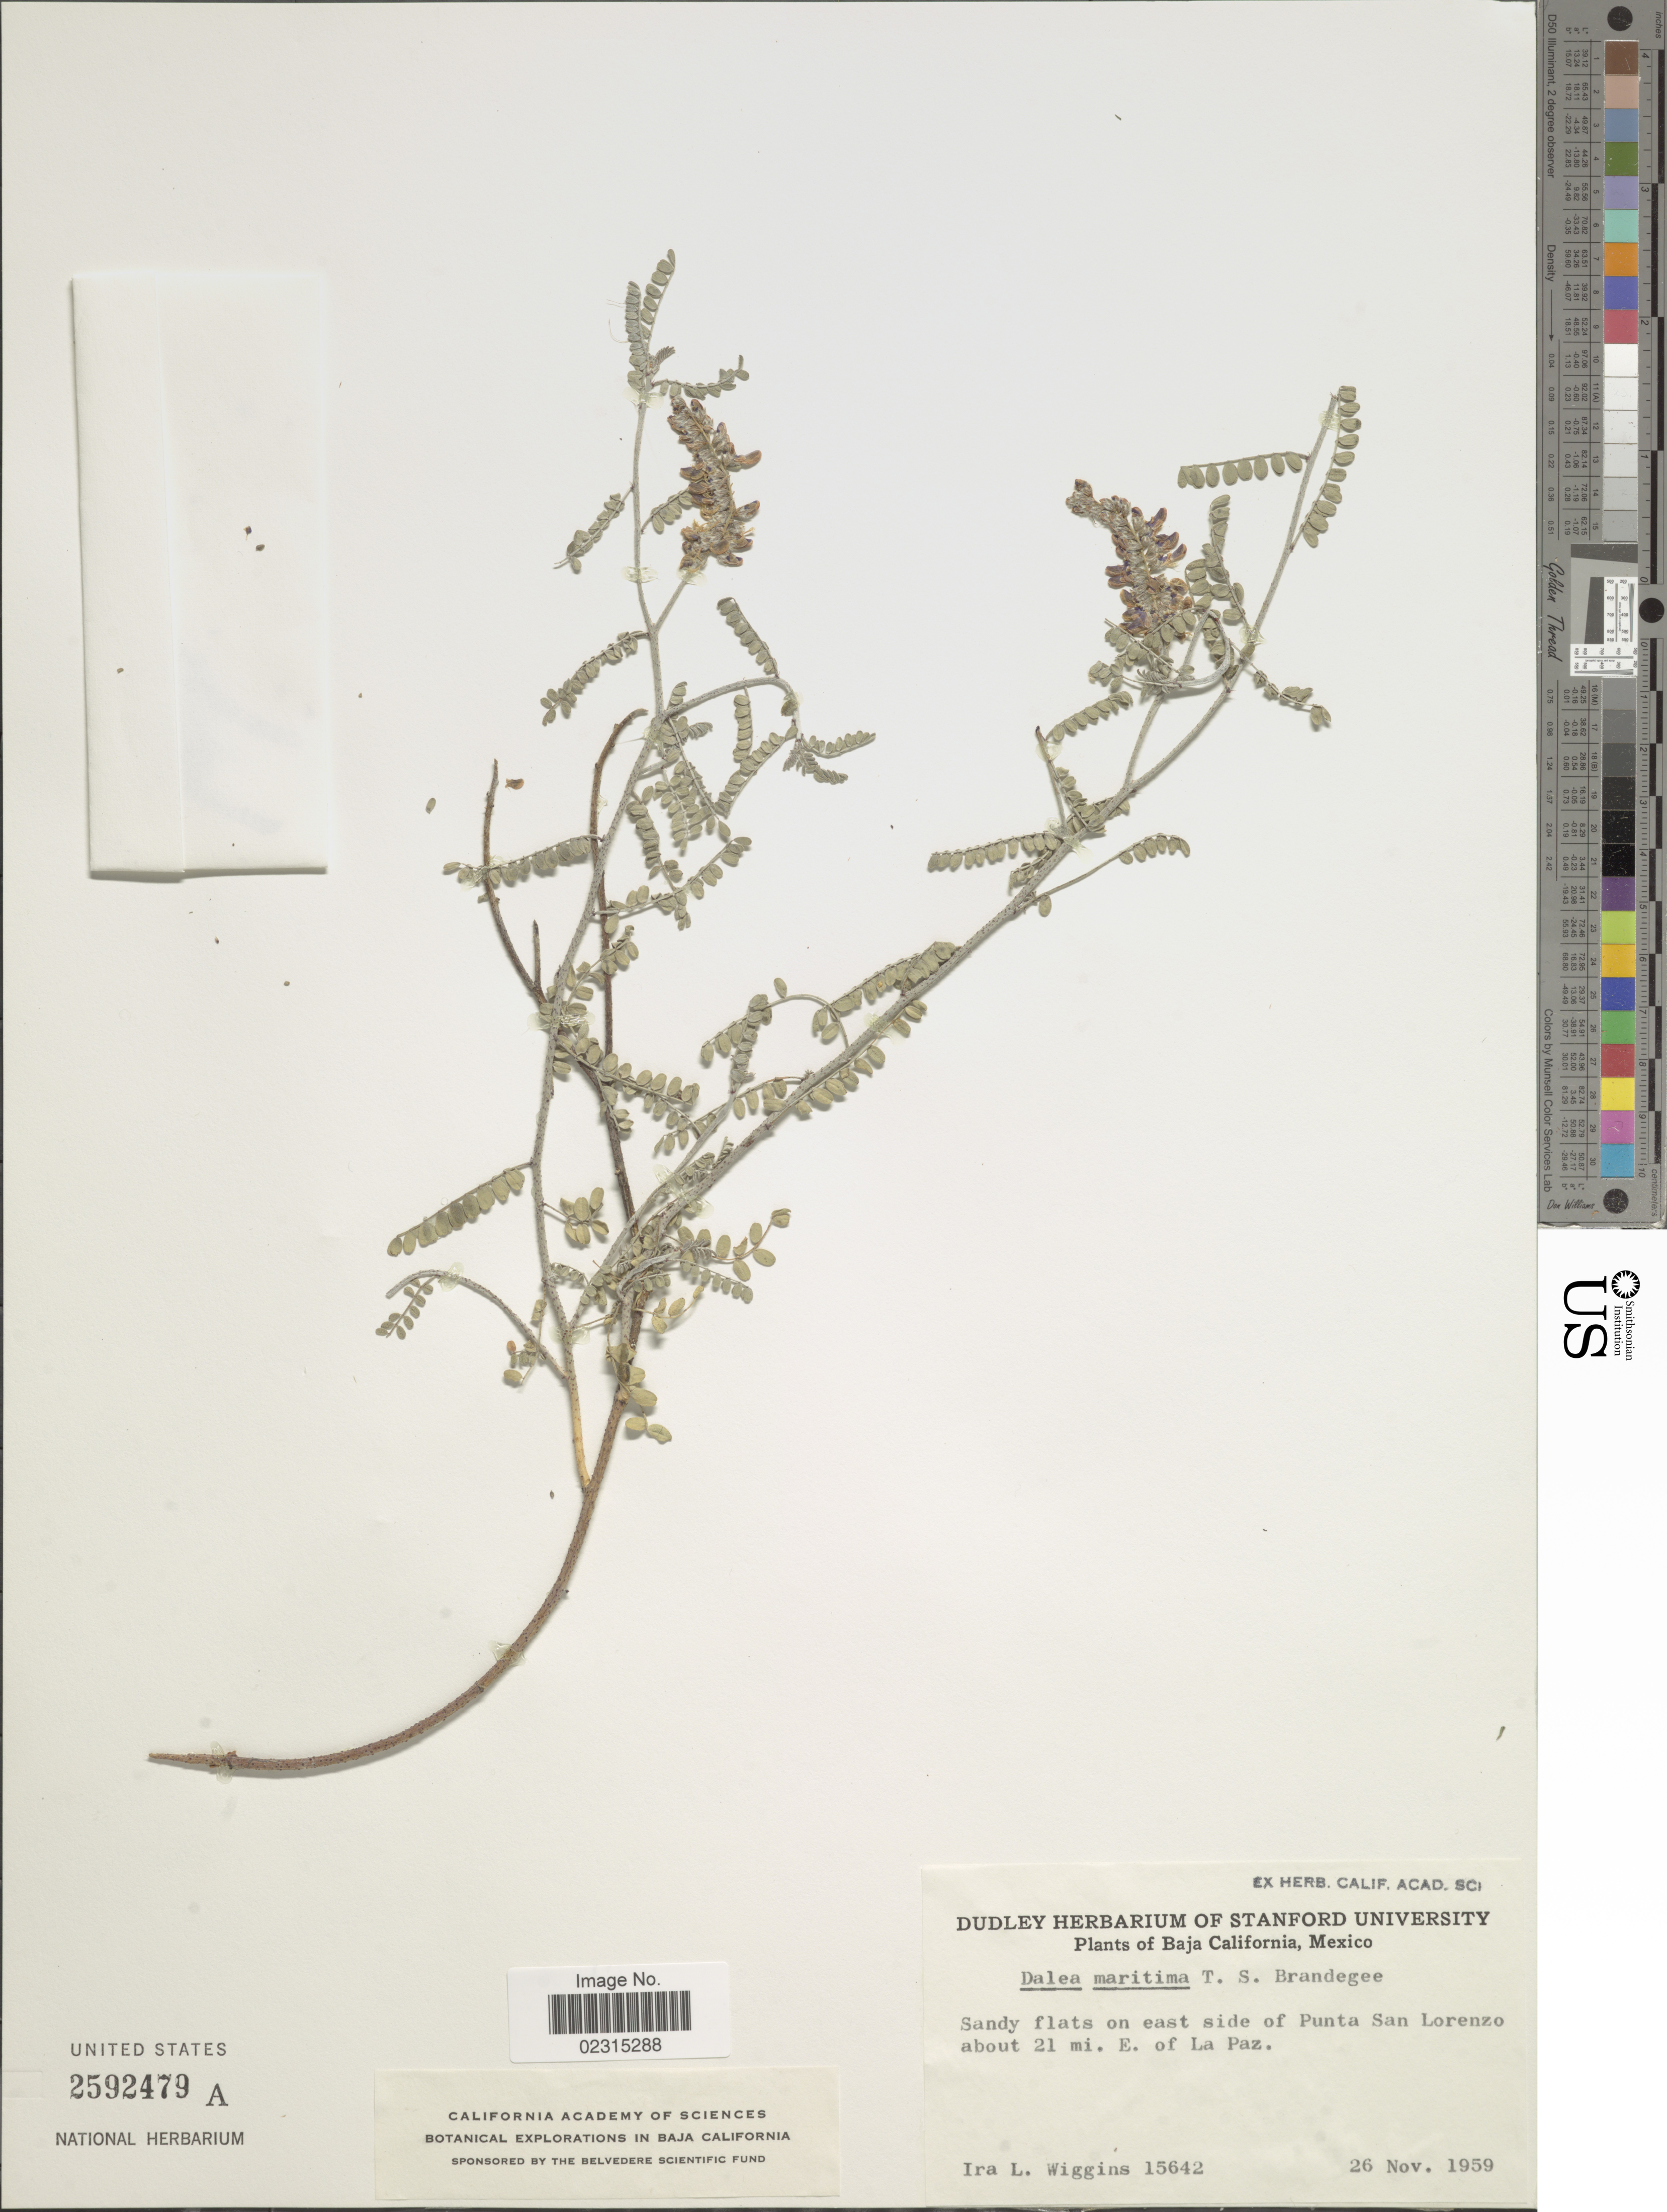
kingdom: Plantae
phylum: Tracheophyta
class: Magnoliopsida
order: Fabales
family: Fabaceae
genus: Marina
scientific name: Marina maritima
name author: (Brandegee) Barneby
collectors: I. L. Wiggins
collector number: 15642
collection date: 1959-11-26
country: Mexico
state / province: Baja California Sur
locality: Sandy flats on east side of Punta San Lorenzo about 21 mi E of La Paz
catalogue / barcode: US 2592479A